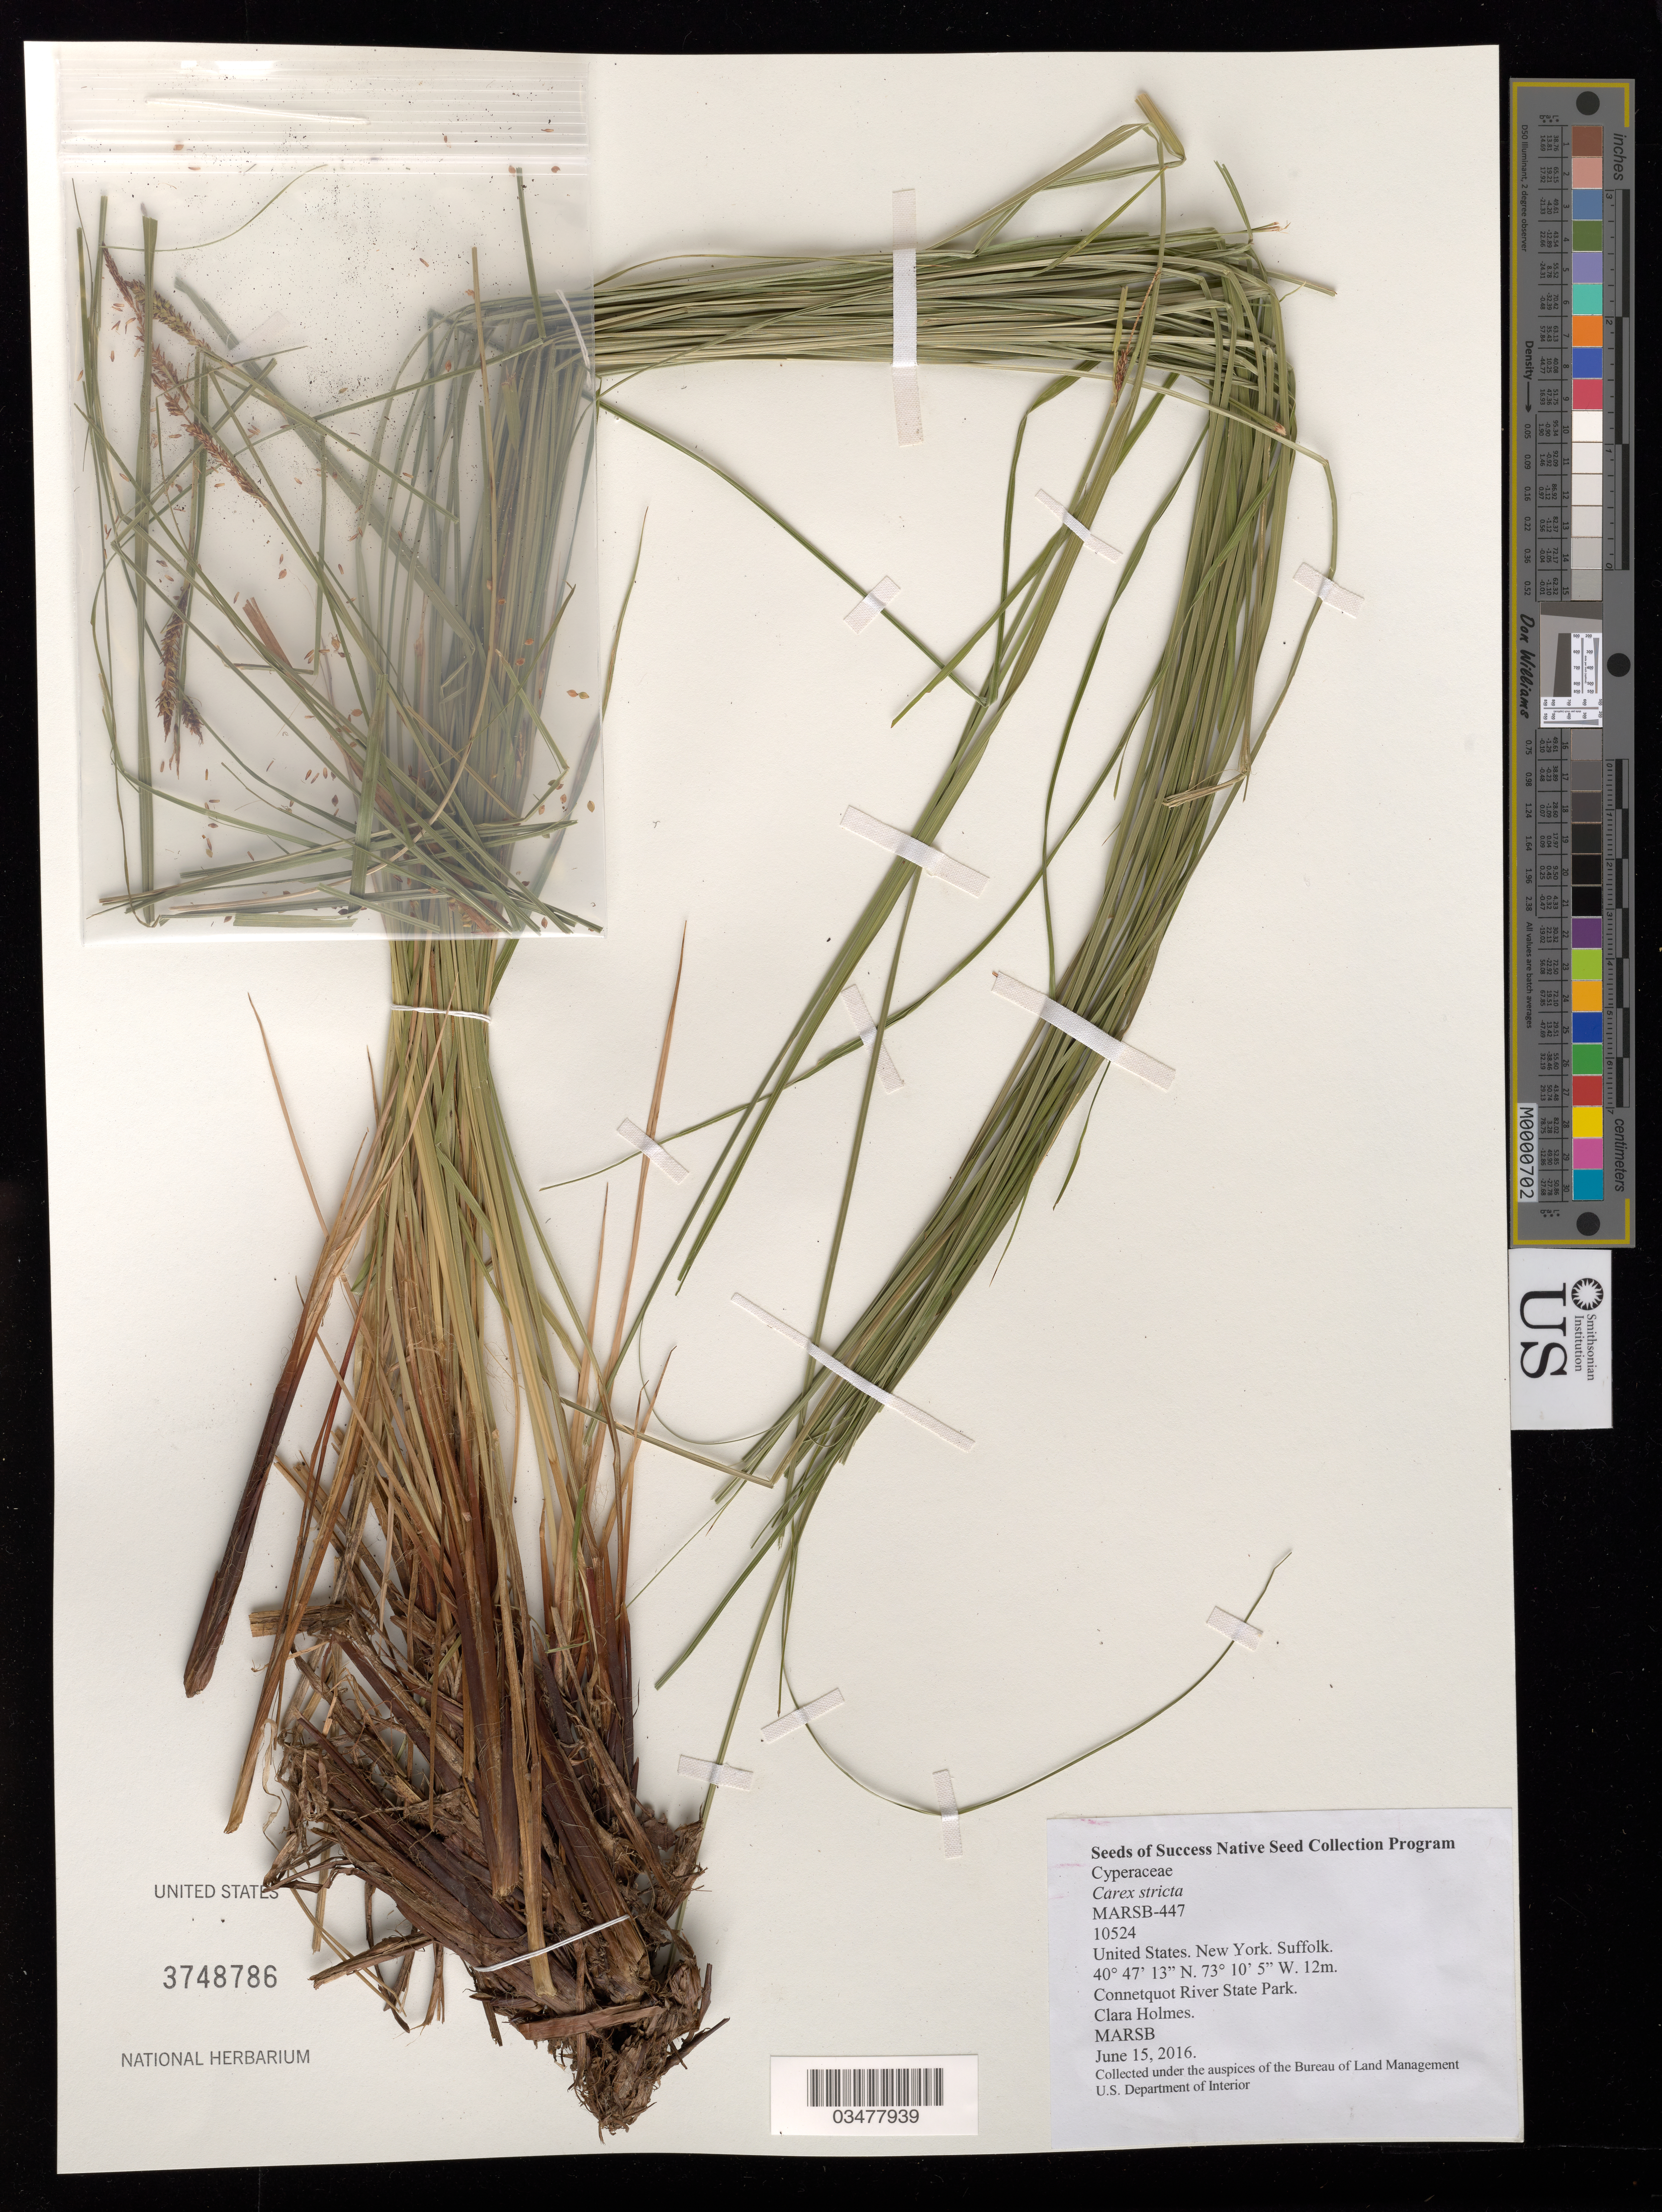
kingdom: Plantae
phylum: Tracheophyta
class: Liliopsida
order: Poales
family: Cyperaceae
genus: Carex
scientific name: Carex stricta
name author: Lam.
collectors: C. Holmes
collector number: MARSB-447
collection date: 2016-06-15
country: United States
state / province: New York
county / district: Suffolk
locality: Connetquot State Park, Green trail north end and fish hatchery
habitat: Freshwater bog within a pitch pine lowland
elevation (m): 12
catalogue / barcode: US 3748786